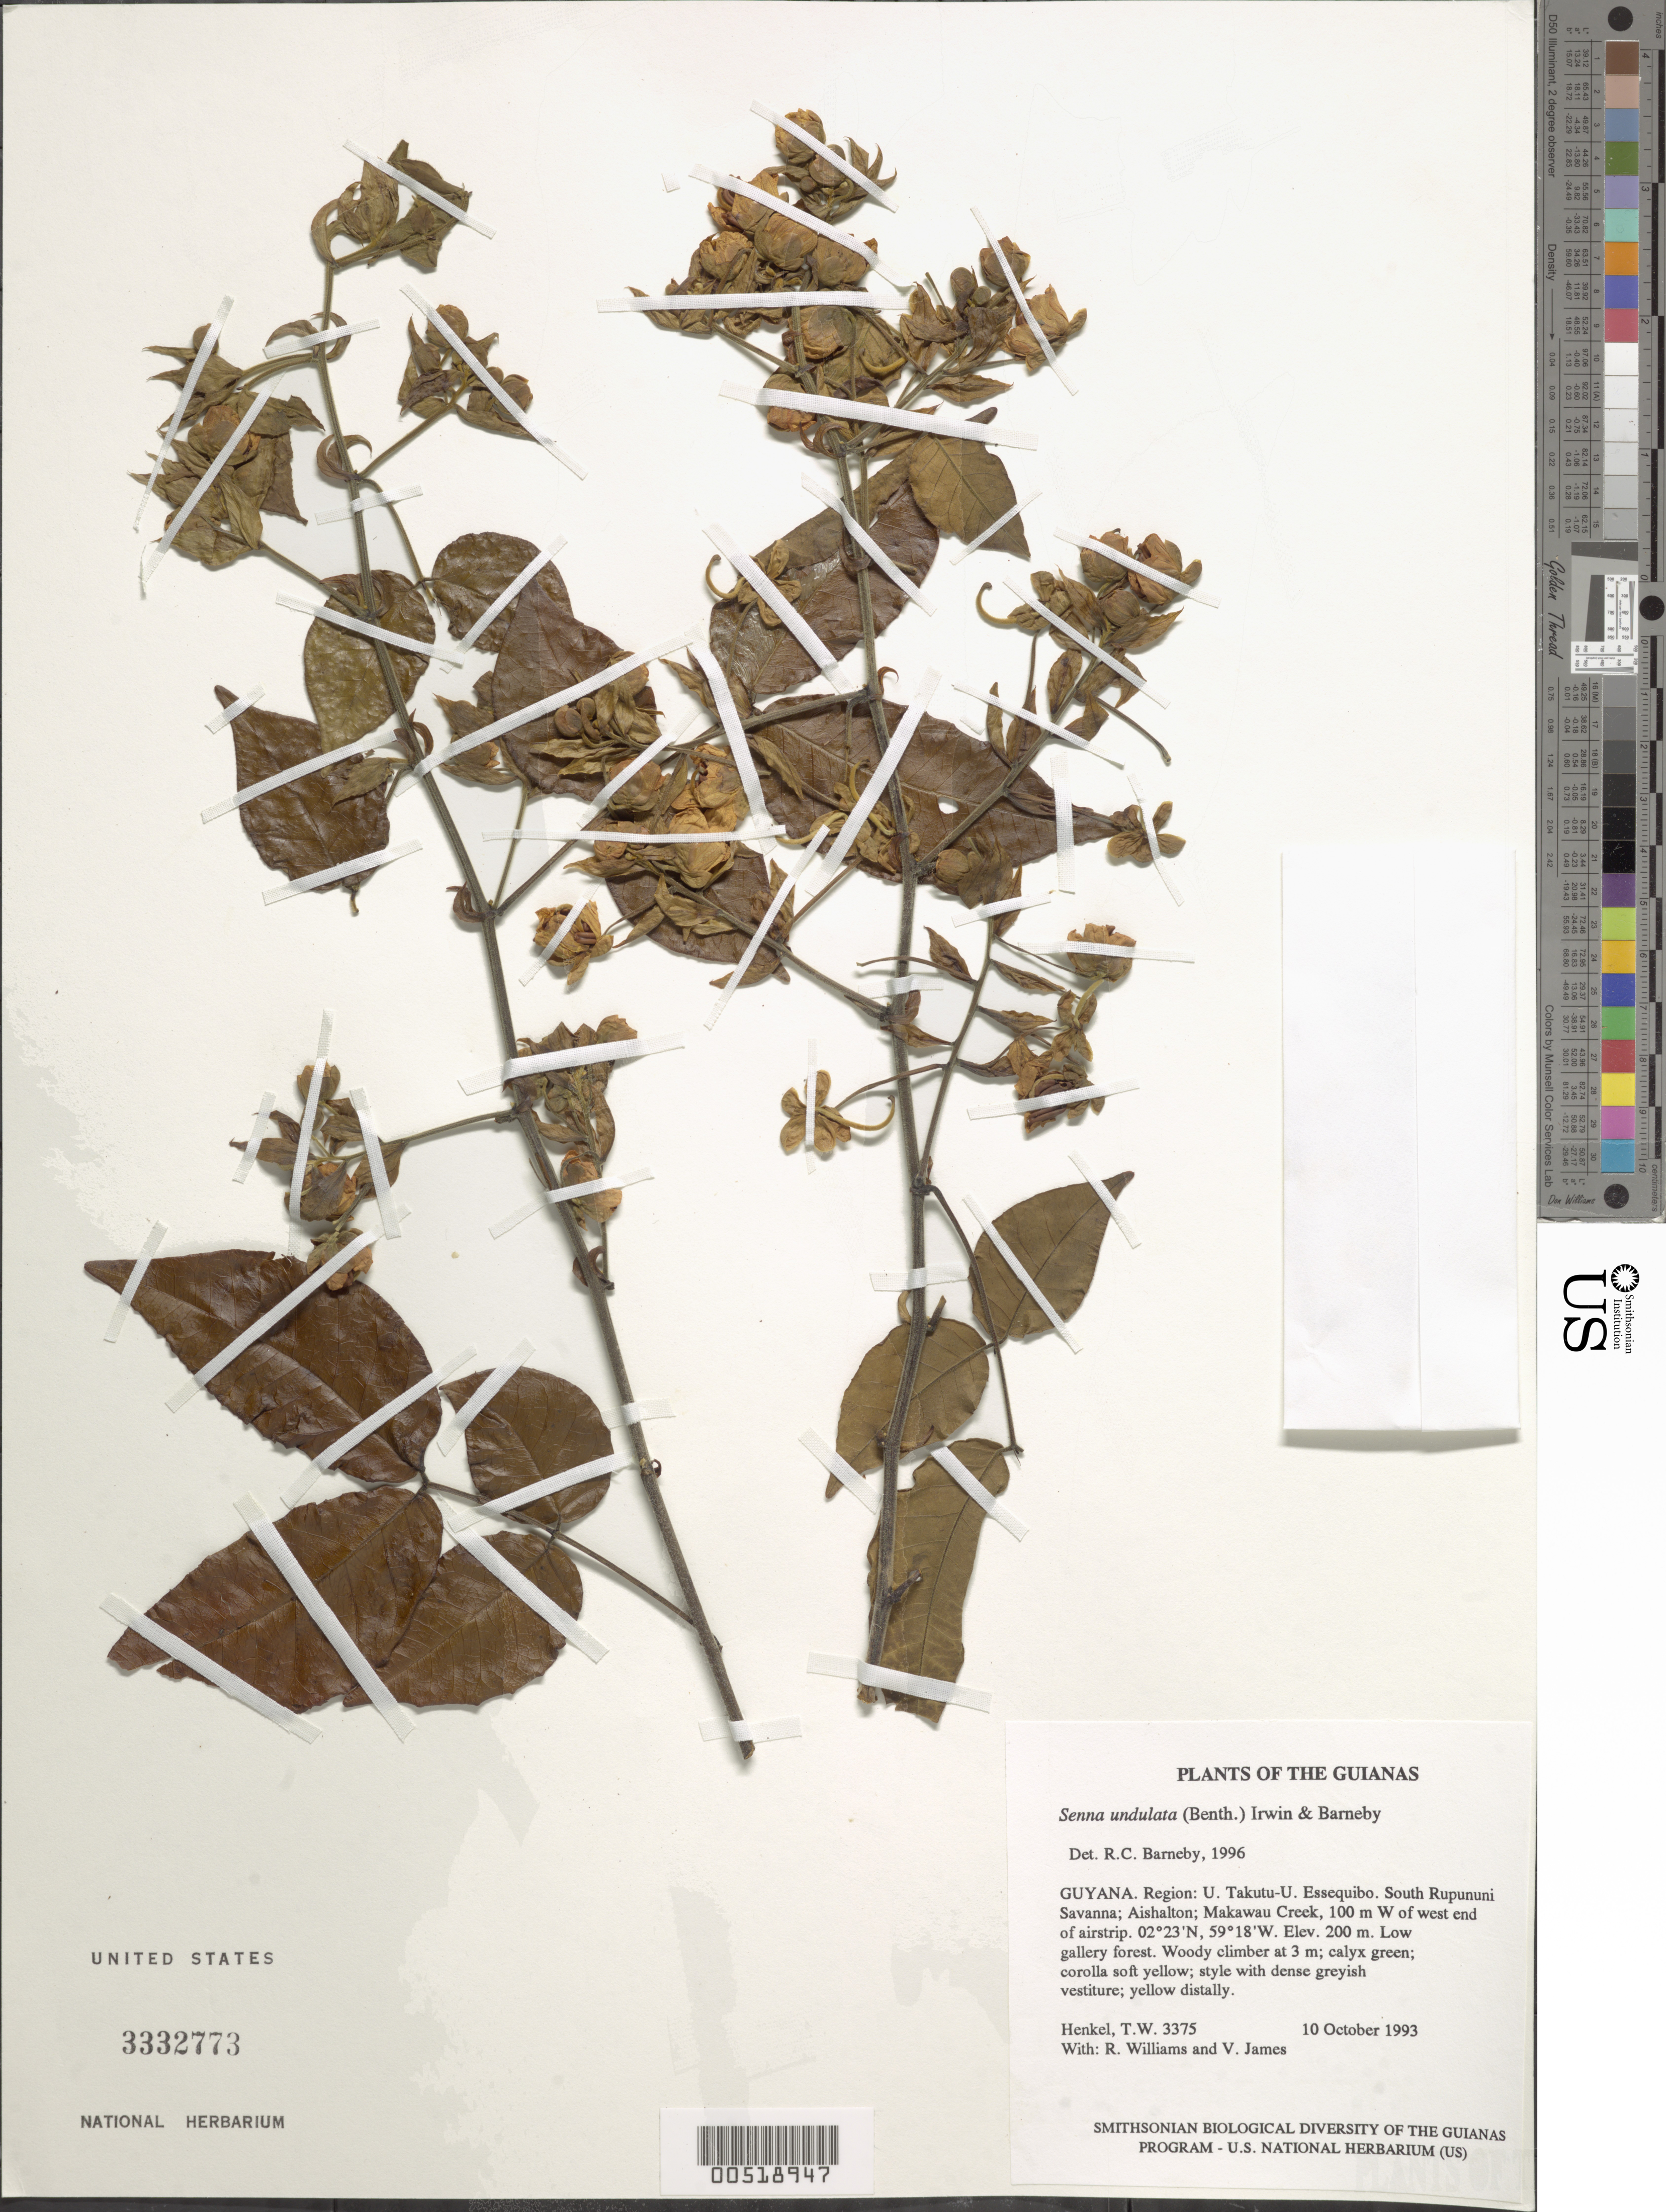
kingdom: Plantae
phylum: Tracheophyta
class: Magnoliopsida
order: Fabales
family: Fabaceae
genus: Senna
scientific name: Senna undulata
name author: (Benth.) H.S. Irwin & Barneby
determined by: Barneby, Rupert C., (NY)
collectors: T. Henkel, R. Williams & V. James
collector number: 3375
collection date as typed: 10 October 1993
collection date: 1993-10-10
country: Guyana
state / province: U. Takutu-U. Essequibo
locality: South Rupununi Savanna; Aishalton; Makawau Creek, 100 m W of west end of airstrip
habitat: Low gallery forest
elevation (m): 200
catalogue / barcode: US 3332773